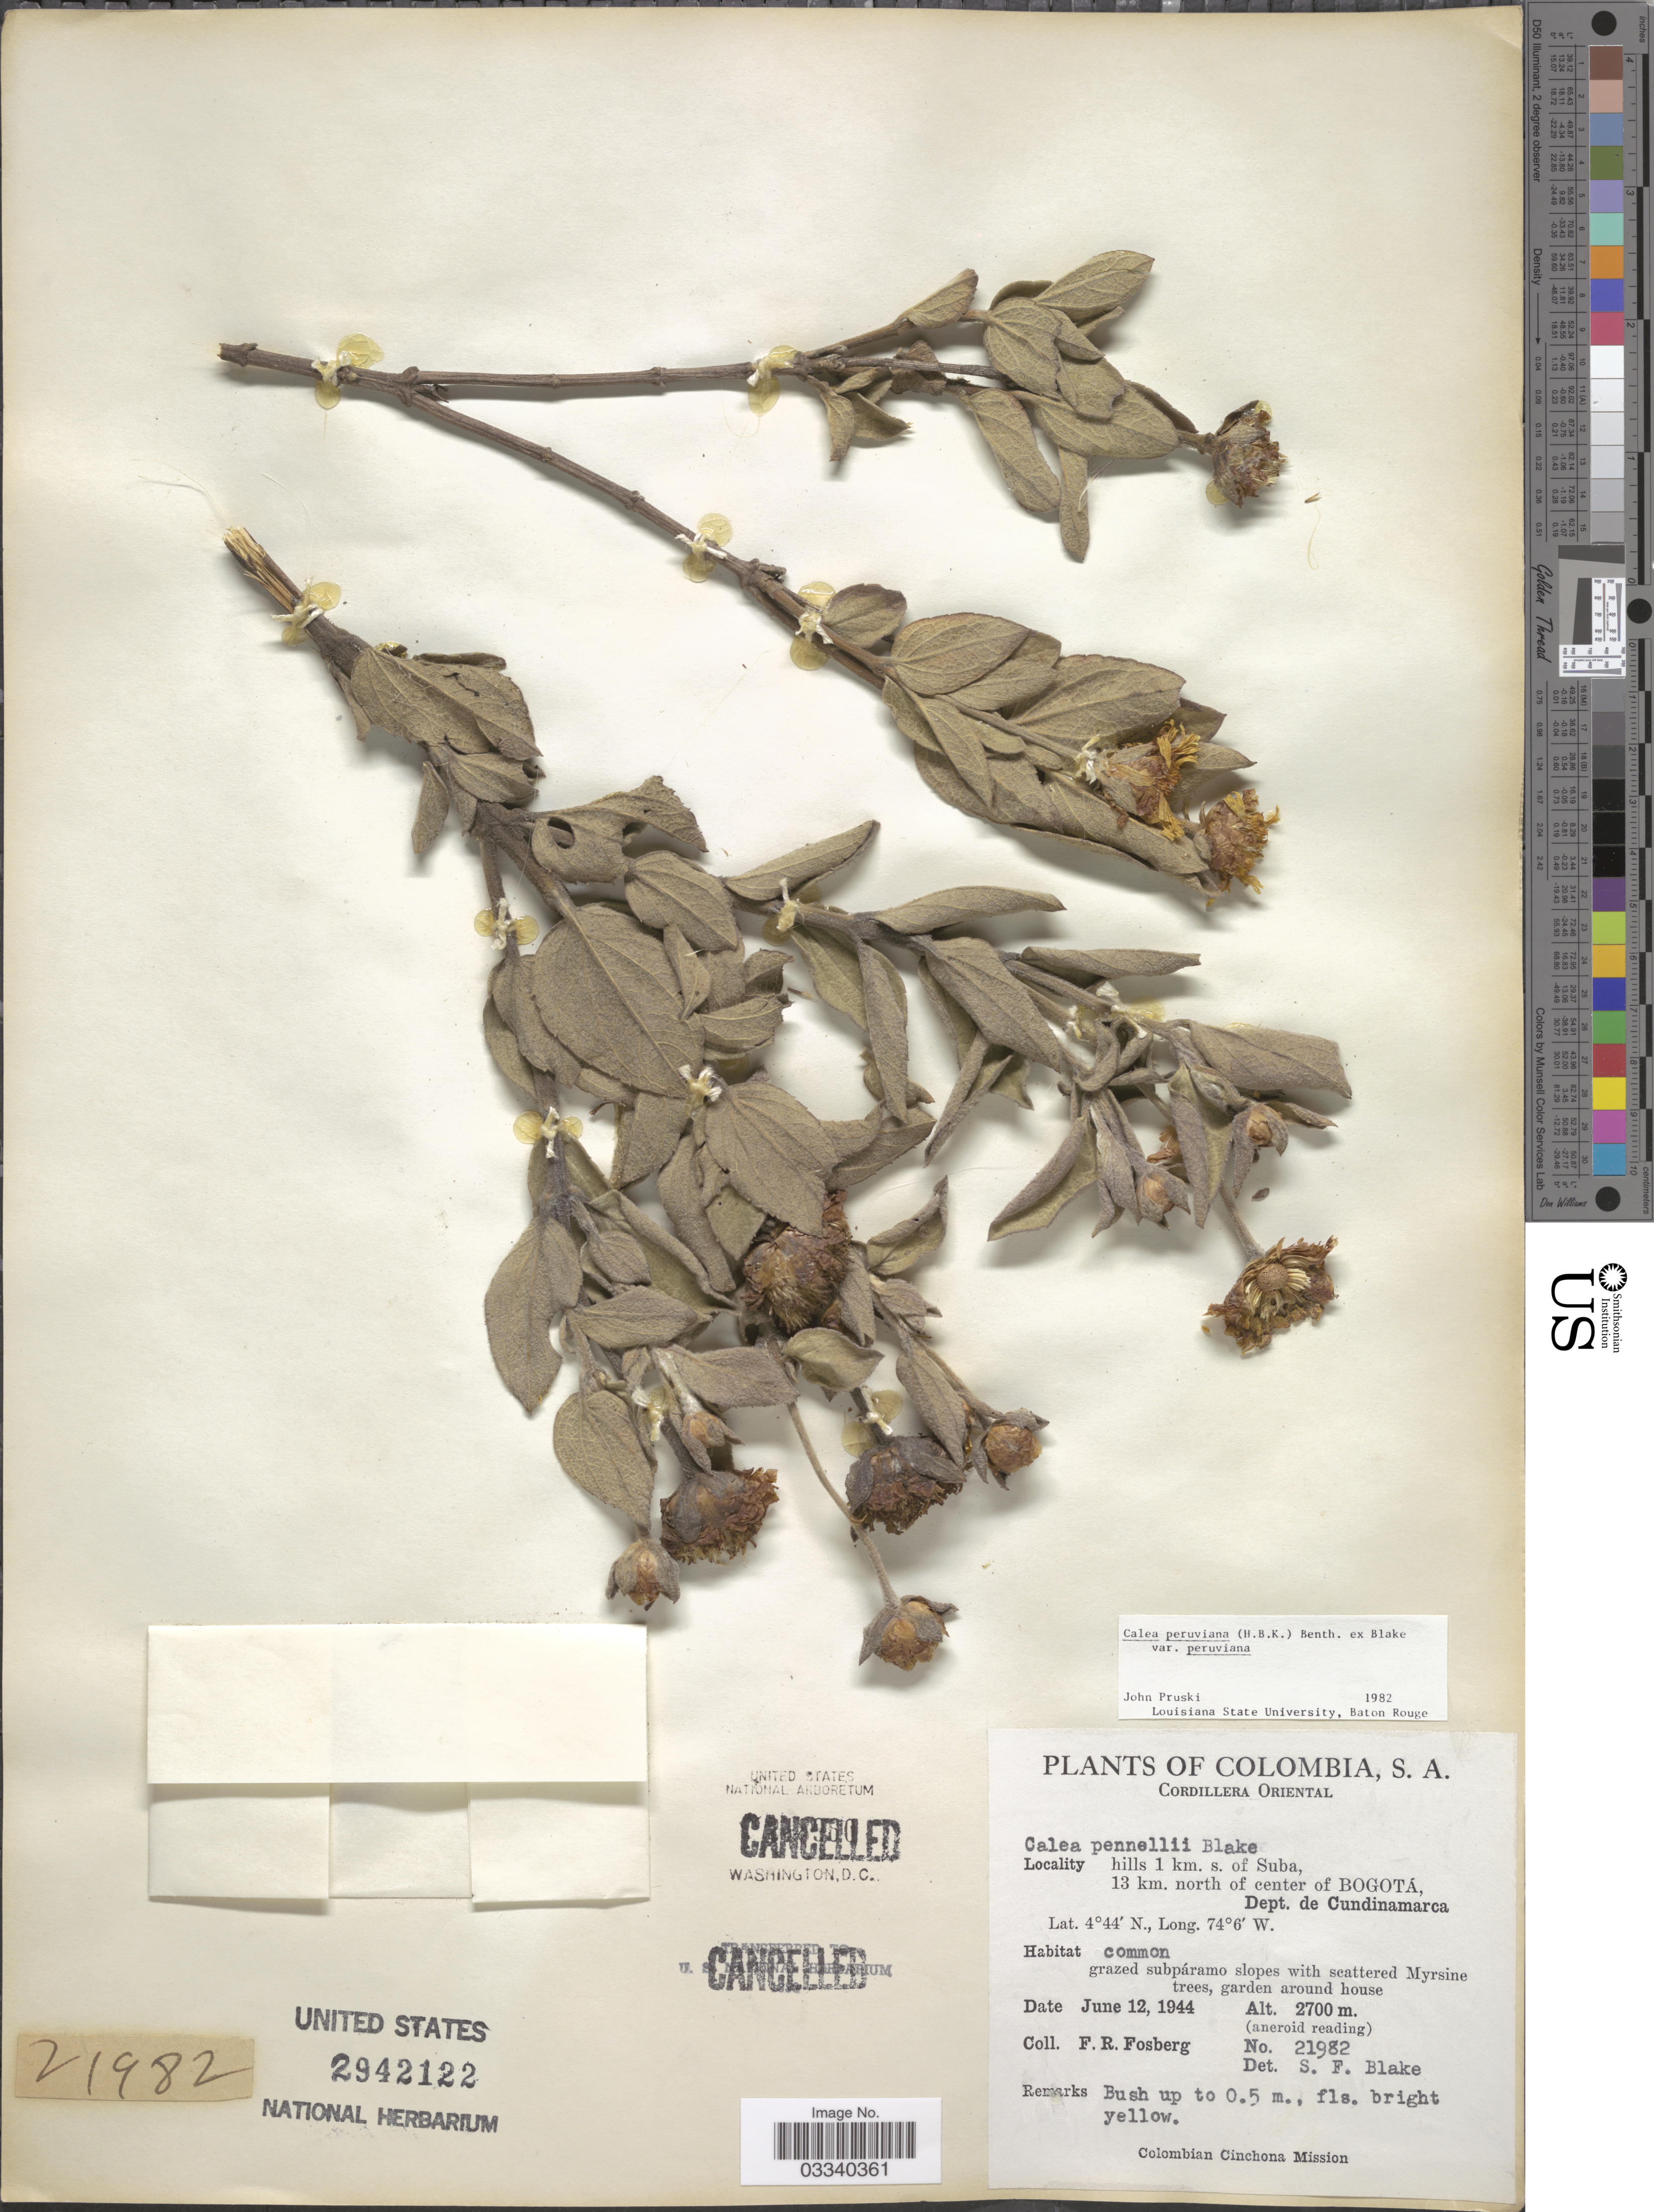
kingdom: Plantae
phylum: Tracheophyta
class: Magnoliopsida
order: Asterales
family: Asteraceae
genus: Calea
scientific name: Calea peruviana var. peruviana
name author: (Kunth) Benth.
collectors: F. R. Fosberg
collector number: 21982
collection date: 1944-06-12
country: Colombia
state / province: Cundinamarca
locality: Cordillera Oriental, hills 1 km. s of Suba, 13 km. north of center of Bogotá, Dept. de Cundinamarca.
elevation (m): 2700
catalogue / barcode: US 2942122